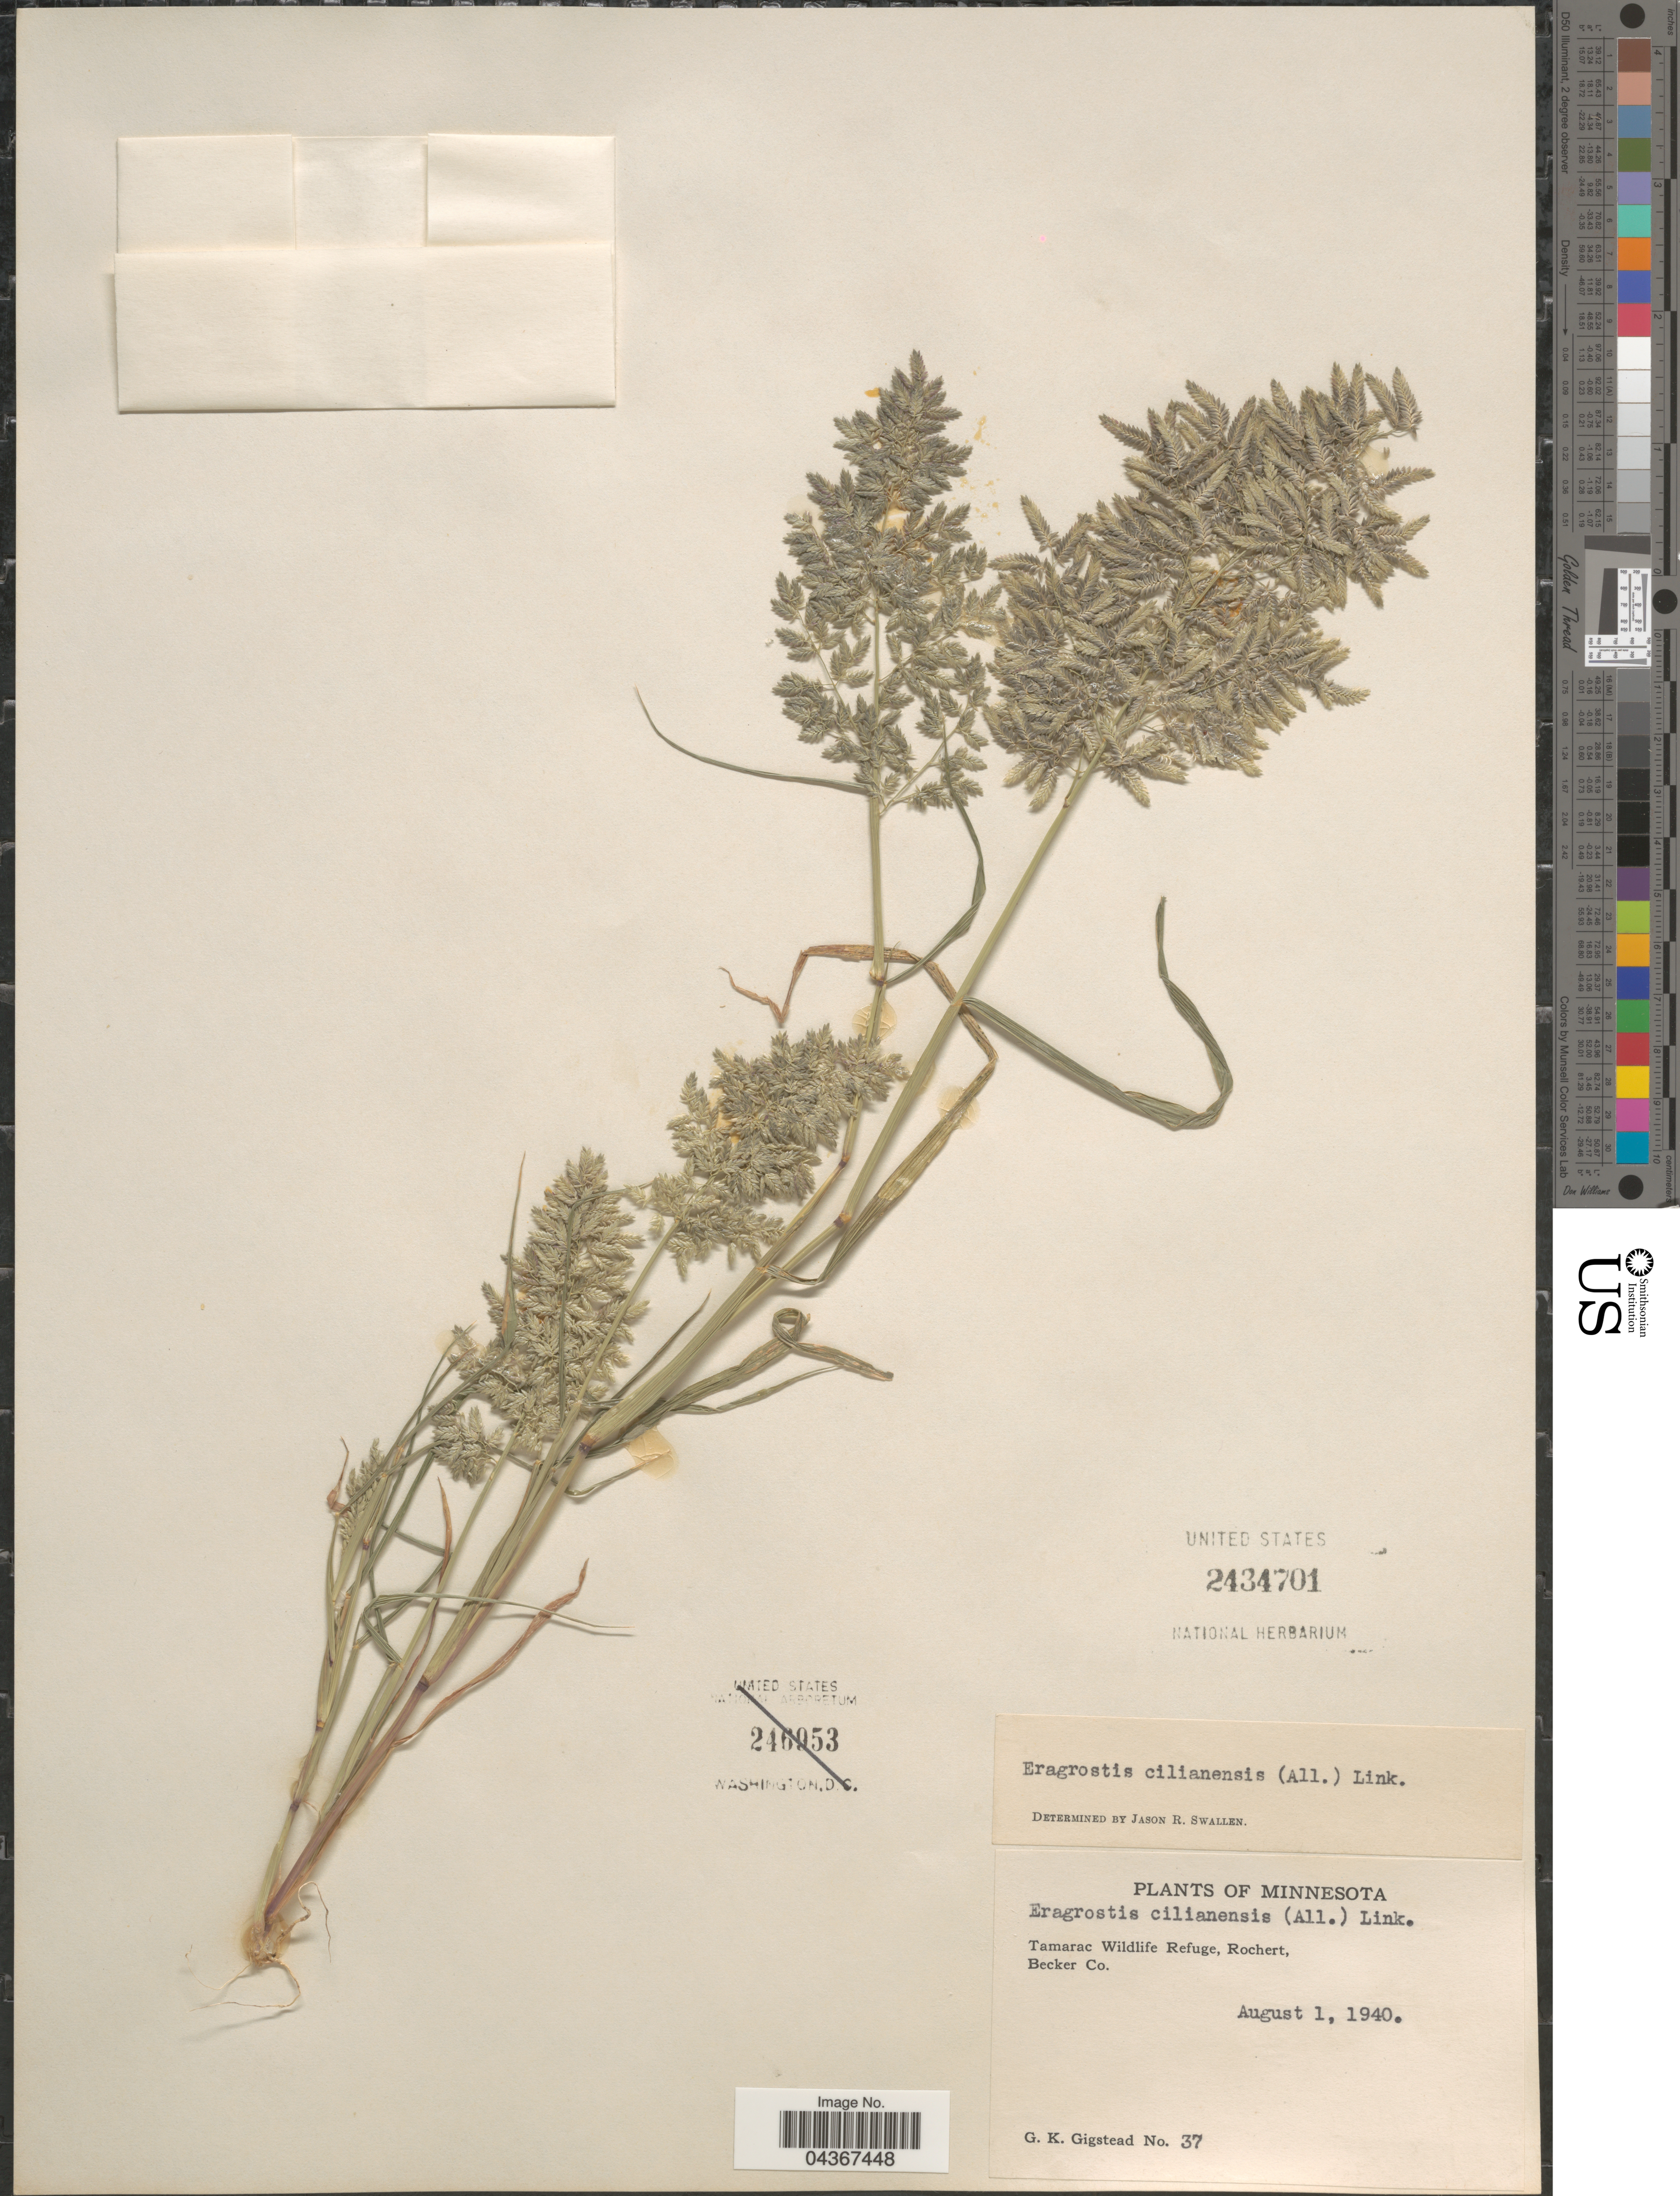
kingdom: Plantae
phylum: Tracheophyta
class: Liliopsida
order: Poales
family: Poaceae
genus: Eragrostis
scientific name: Eragrostis cilianensis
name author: (Bellardi) Vignolo ex Janch.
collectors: G. Gigstead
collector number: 37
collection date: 1940-08-01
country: United States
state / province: Minnesota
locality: Tamarac Wildlife Refuge, Rochert, Becker Co.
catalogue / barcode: US 2434701